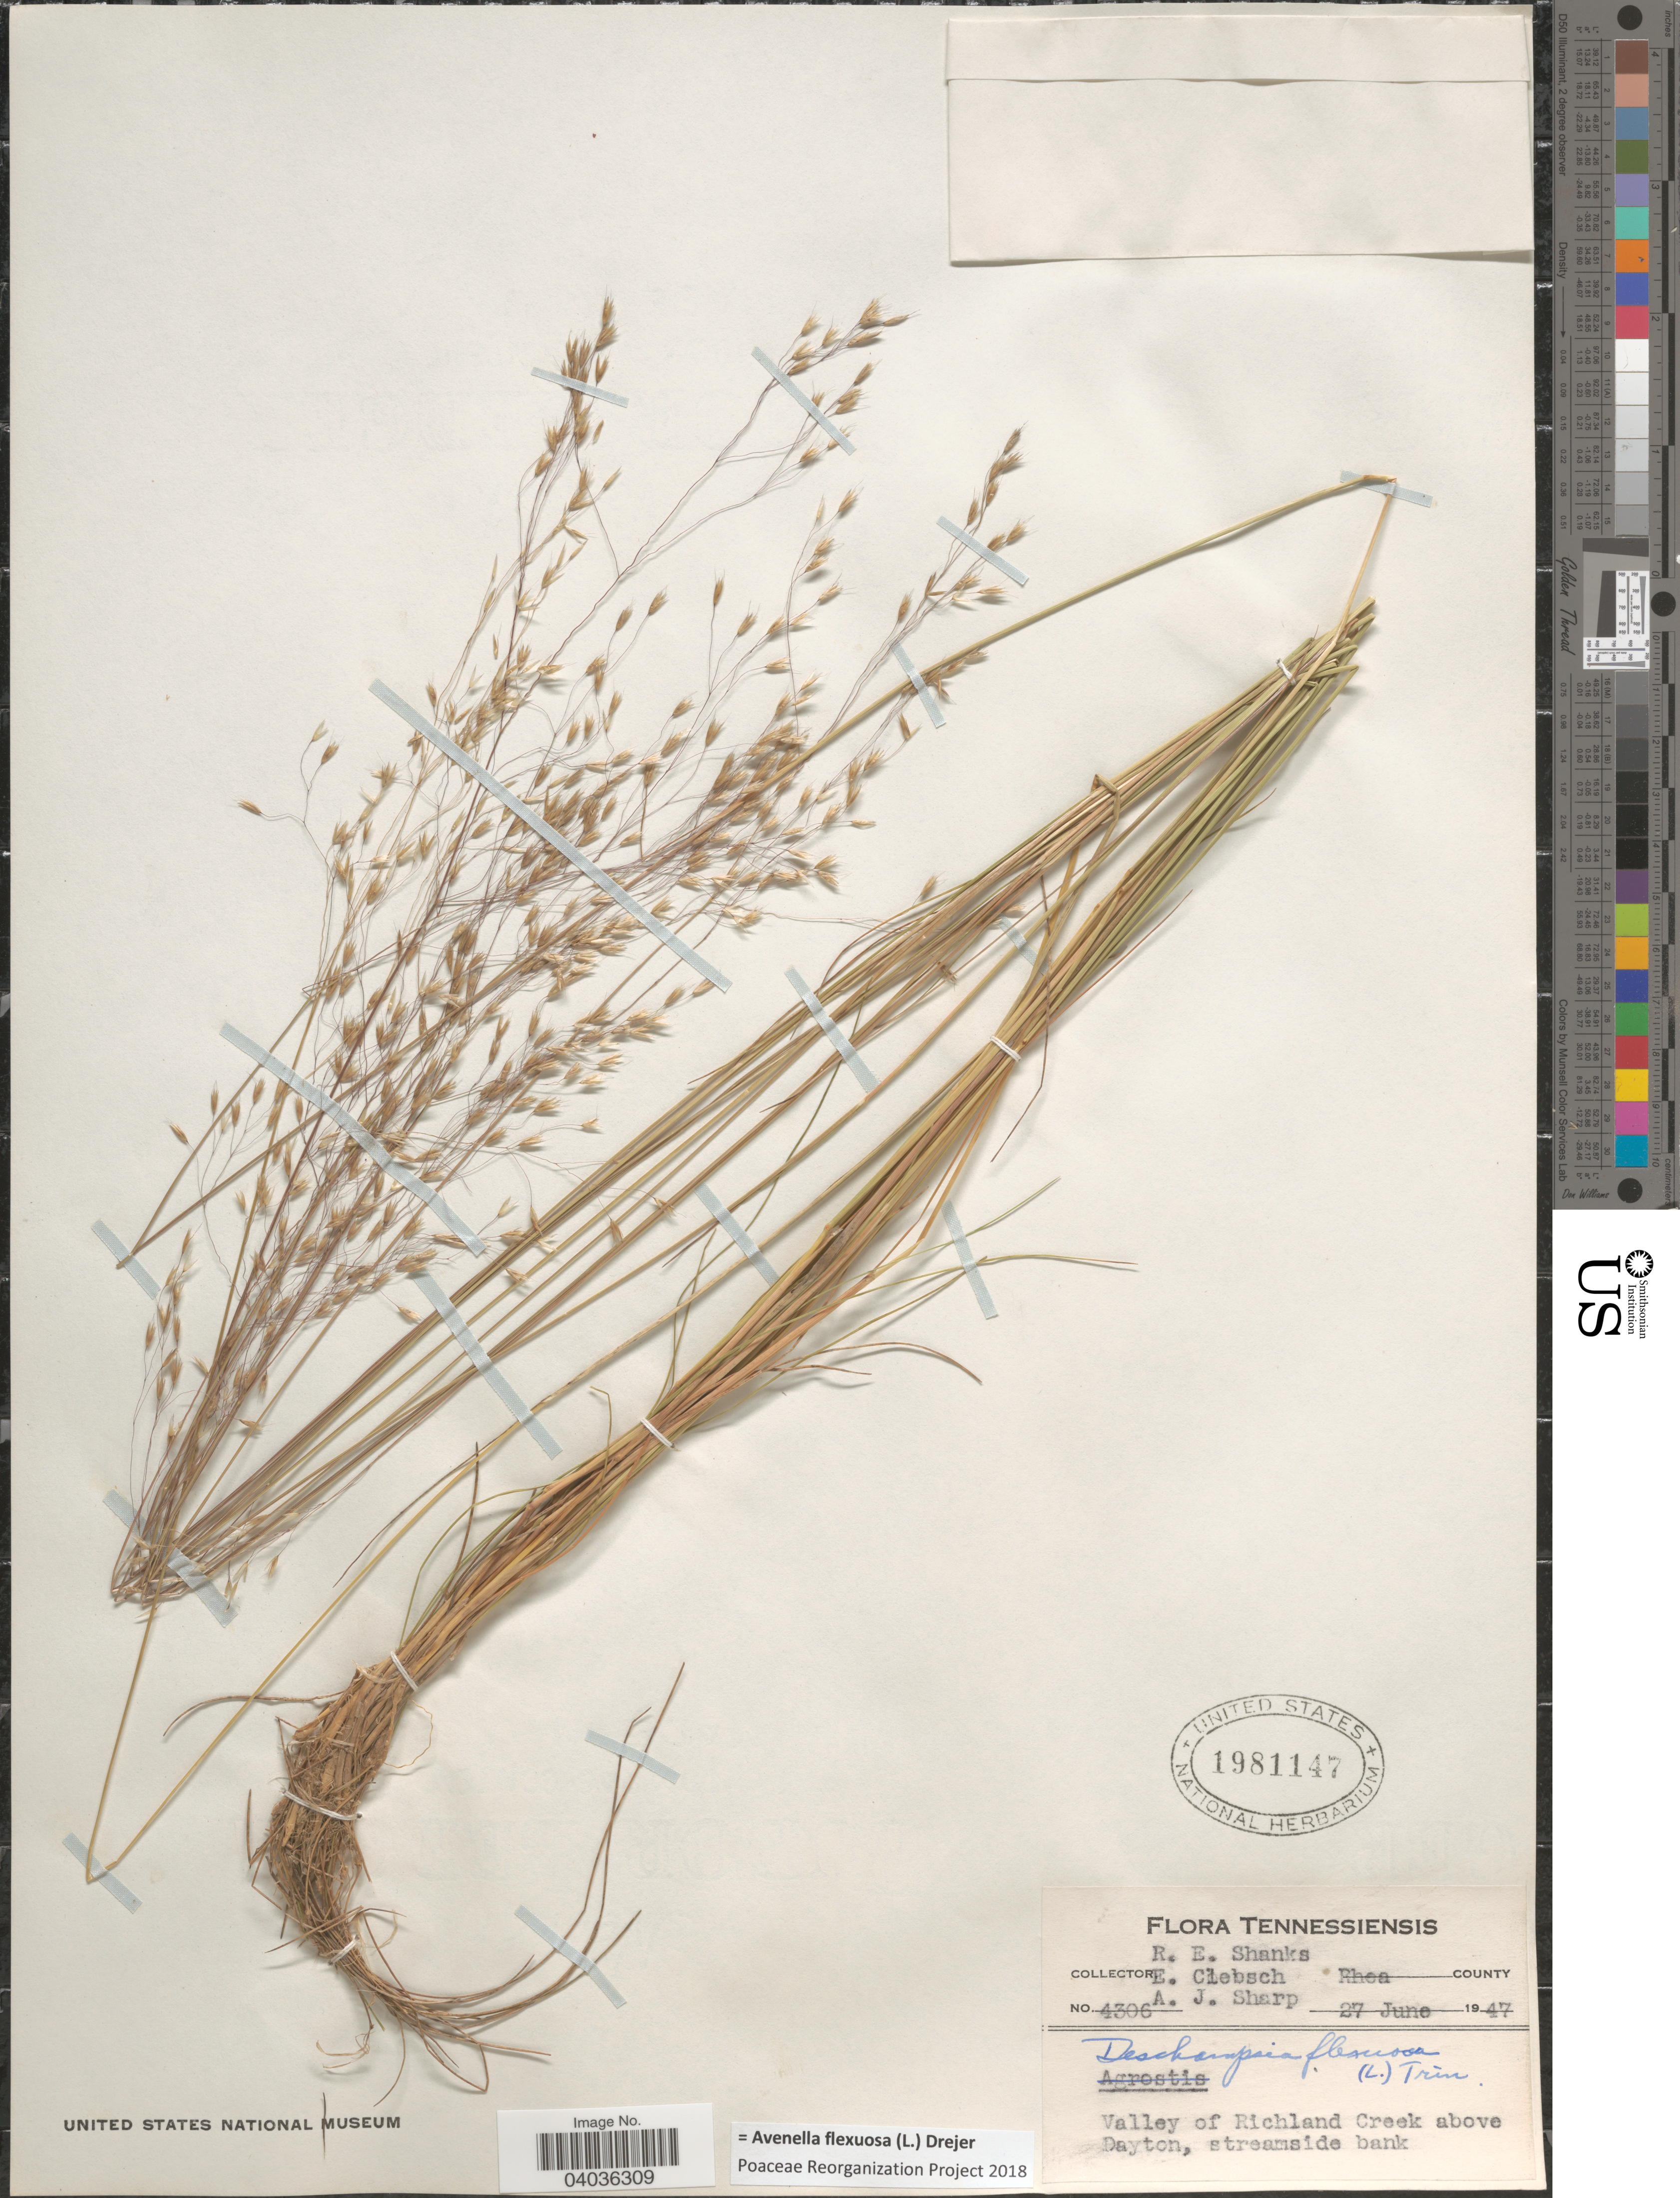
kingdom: Plantae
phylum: Tracheophyta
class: Liliopsida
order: Poales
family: Poaceae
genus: Avenella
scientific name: Avenella flexuosa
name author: (L.) Drejer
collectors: R. Shanks, E. Clebsch & A. J. Sharp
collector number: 4306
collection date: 1947-06-27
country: United States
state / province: Tennessee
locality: Tennessiensis. Rhea County. Valley of Richland Creek above Dayton, streamside bank.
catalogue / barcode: US 1981147